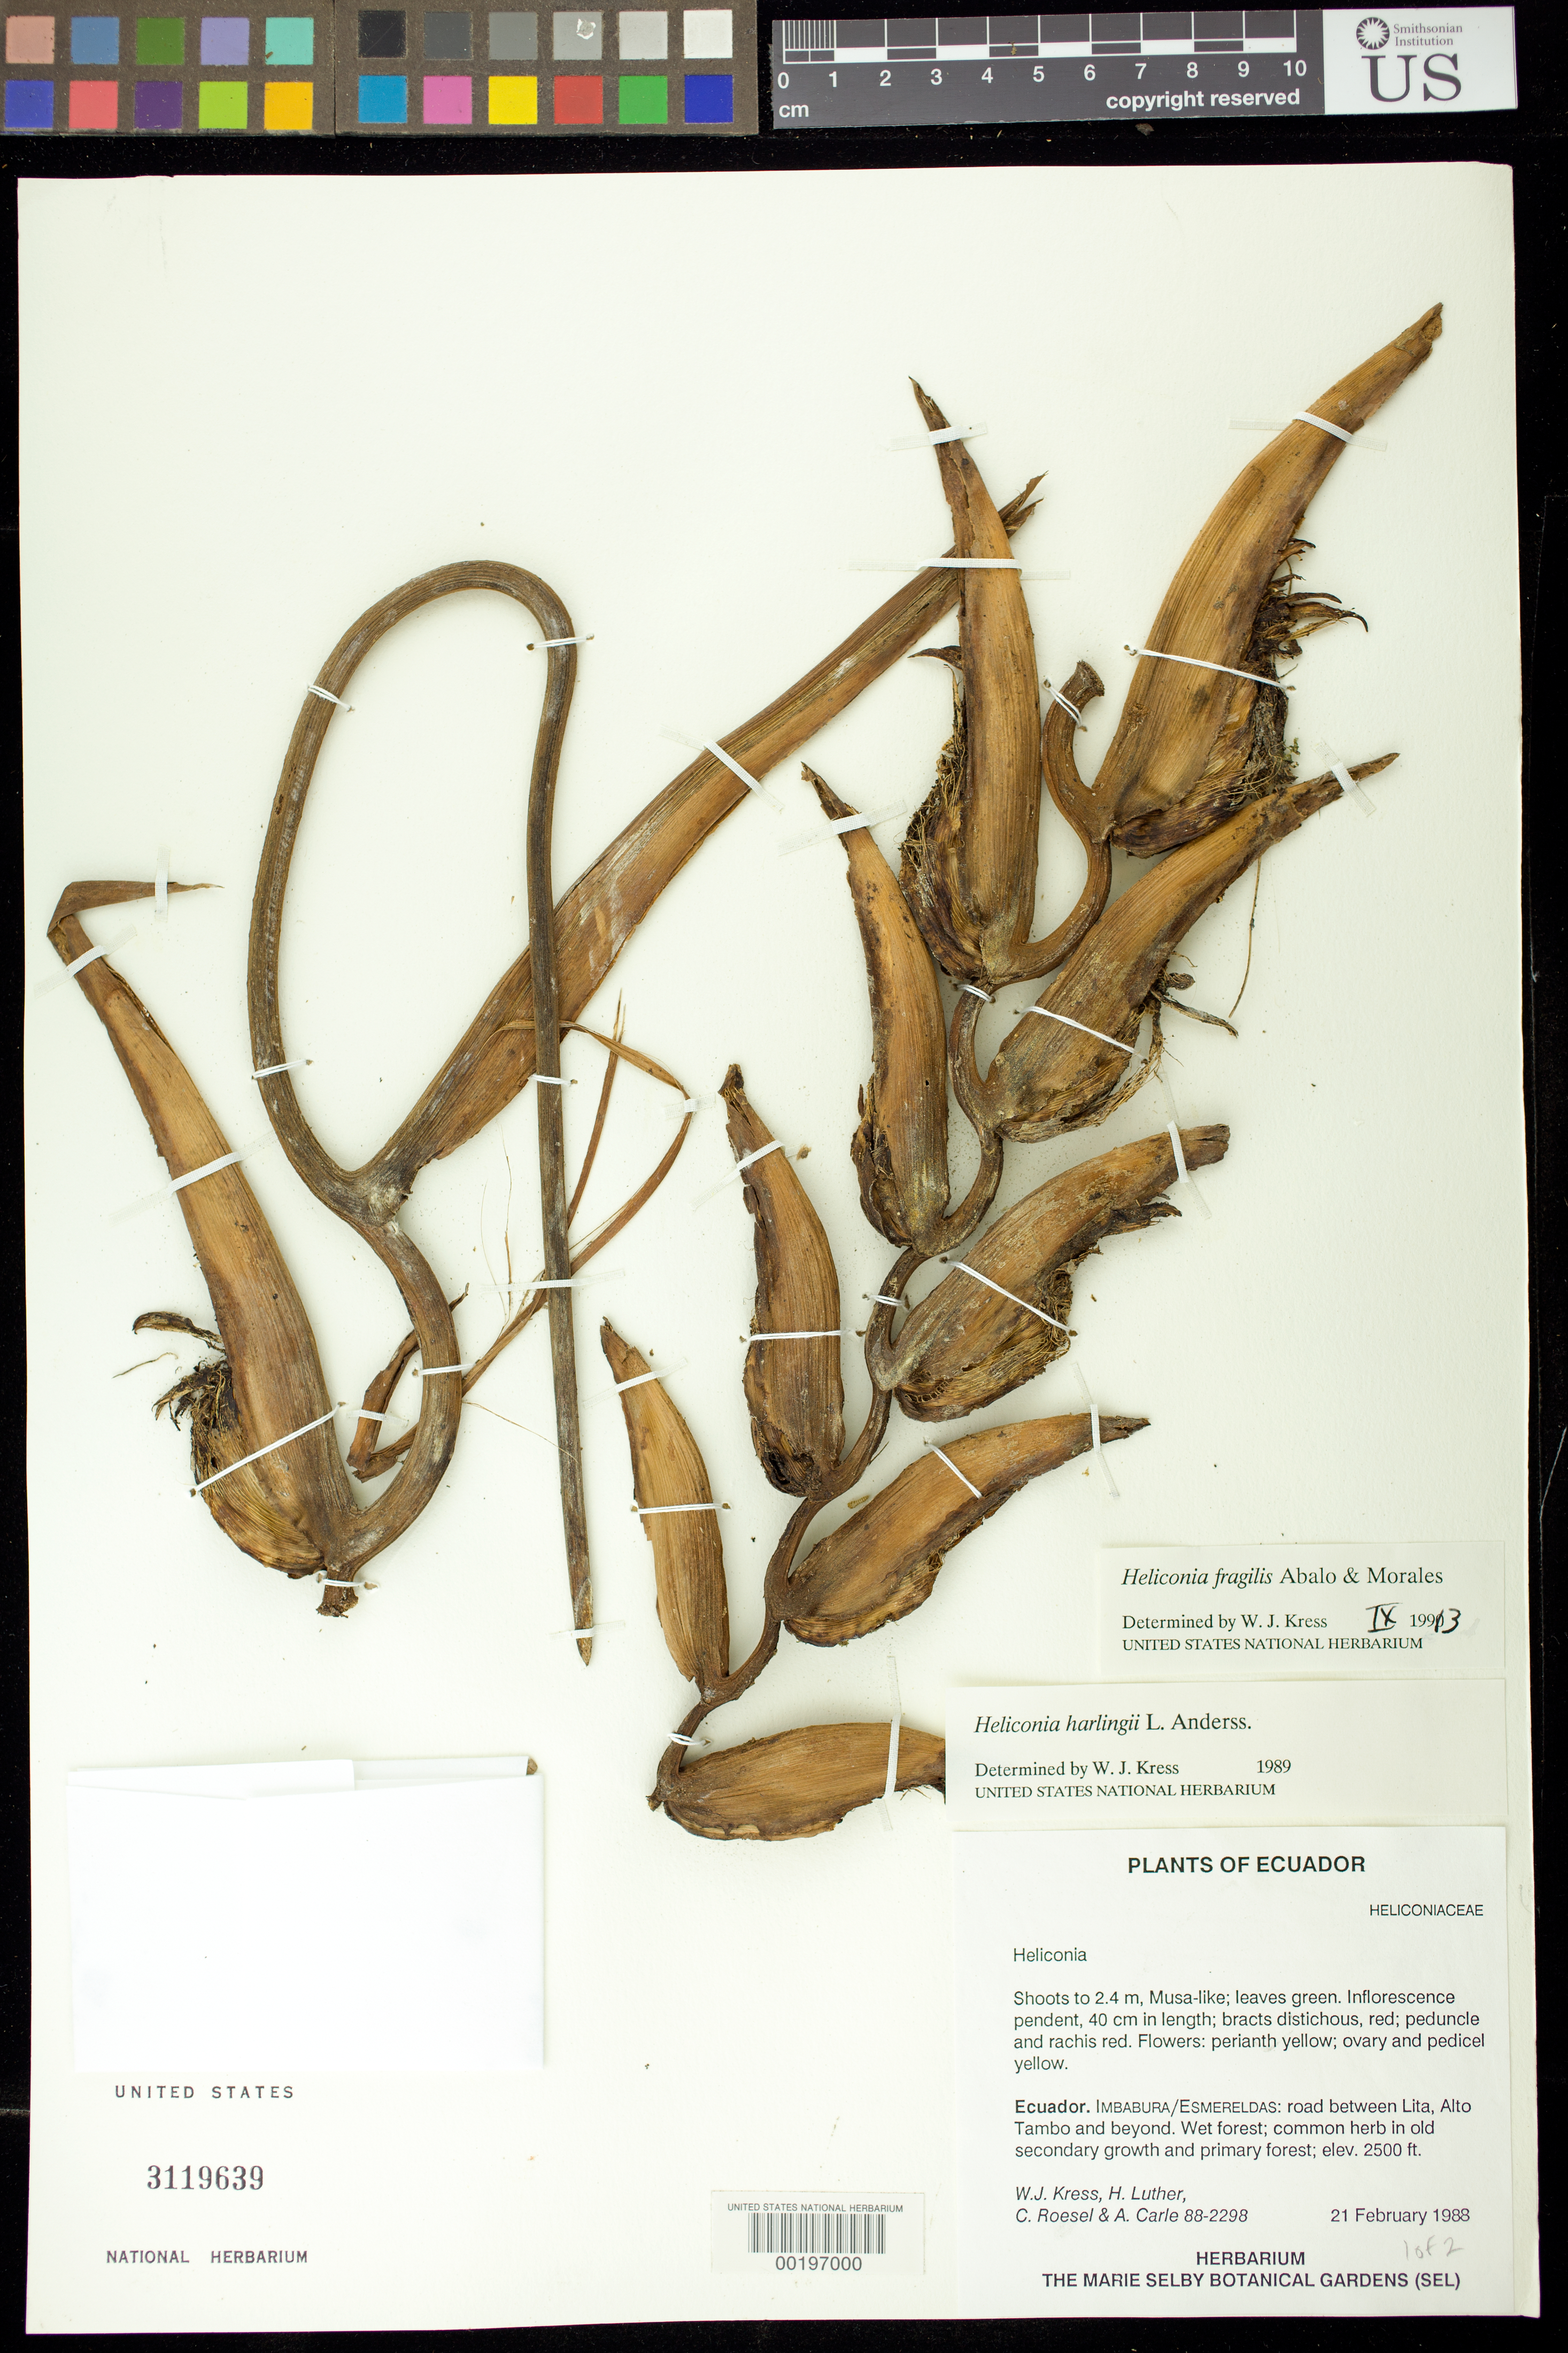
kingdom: Plantae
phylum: Tracheophyta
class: Liliopsida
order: Zingiberales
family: Heliconiaceae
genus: Heliconia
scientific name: Heliconia fragilis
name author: Abalo & G. Morales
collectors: W. J. Kress, Harry E. Luther, C. S. Roesel & A. Carle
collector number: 88-2298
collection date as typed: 21 Feb 1988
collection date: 1988-02-21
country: Ecuador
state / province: Esmeraldas / Imbabura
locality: Between Lita, Alto Tambo and beyond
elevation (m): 762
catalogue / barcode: US 3119639